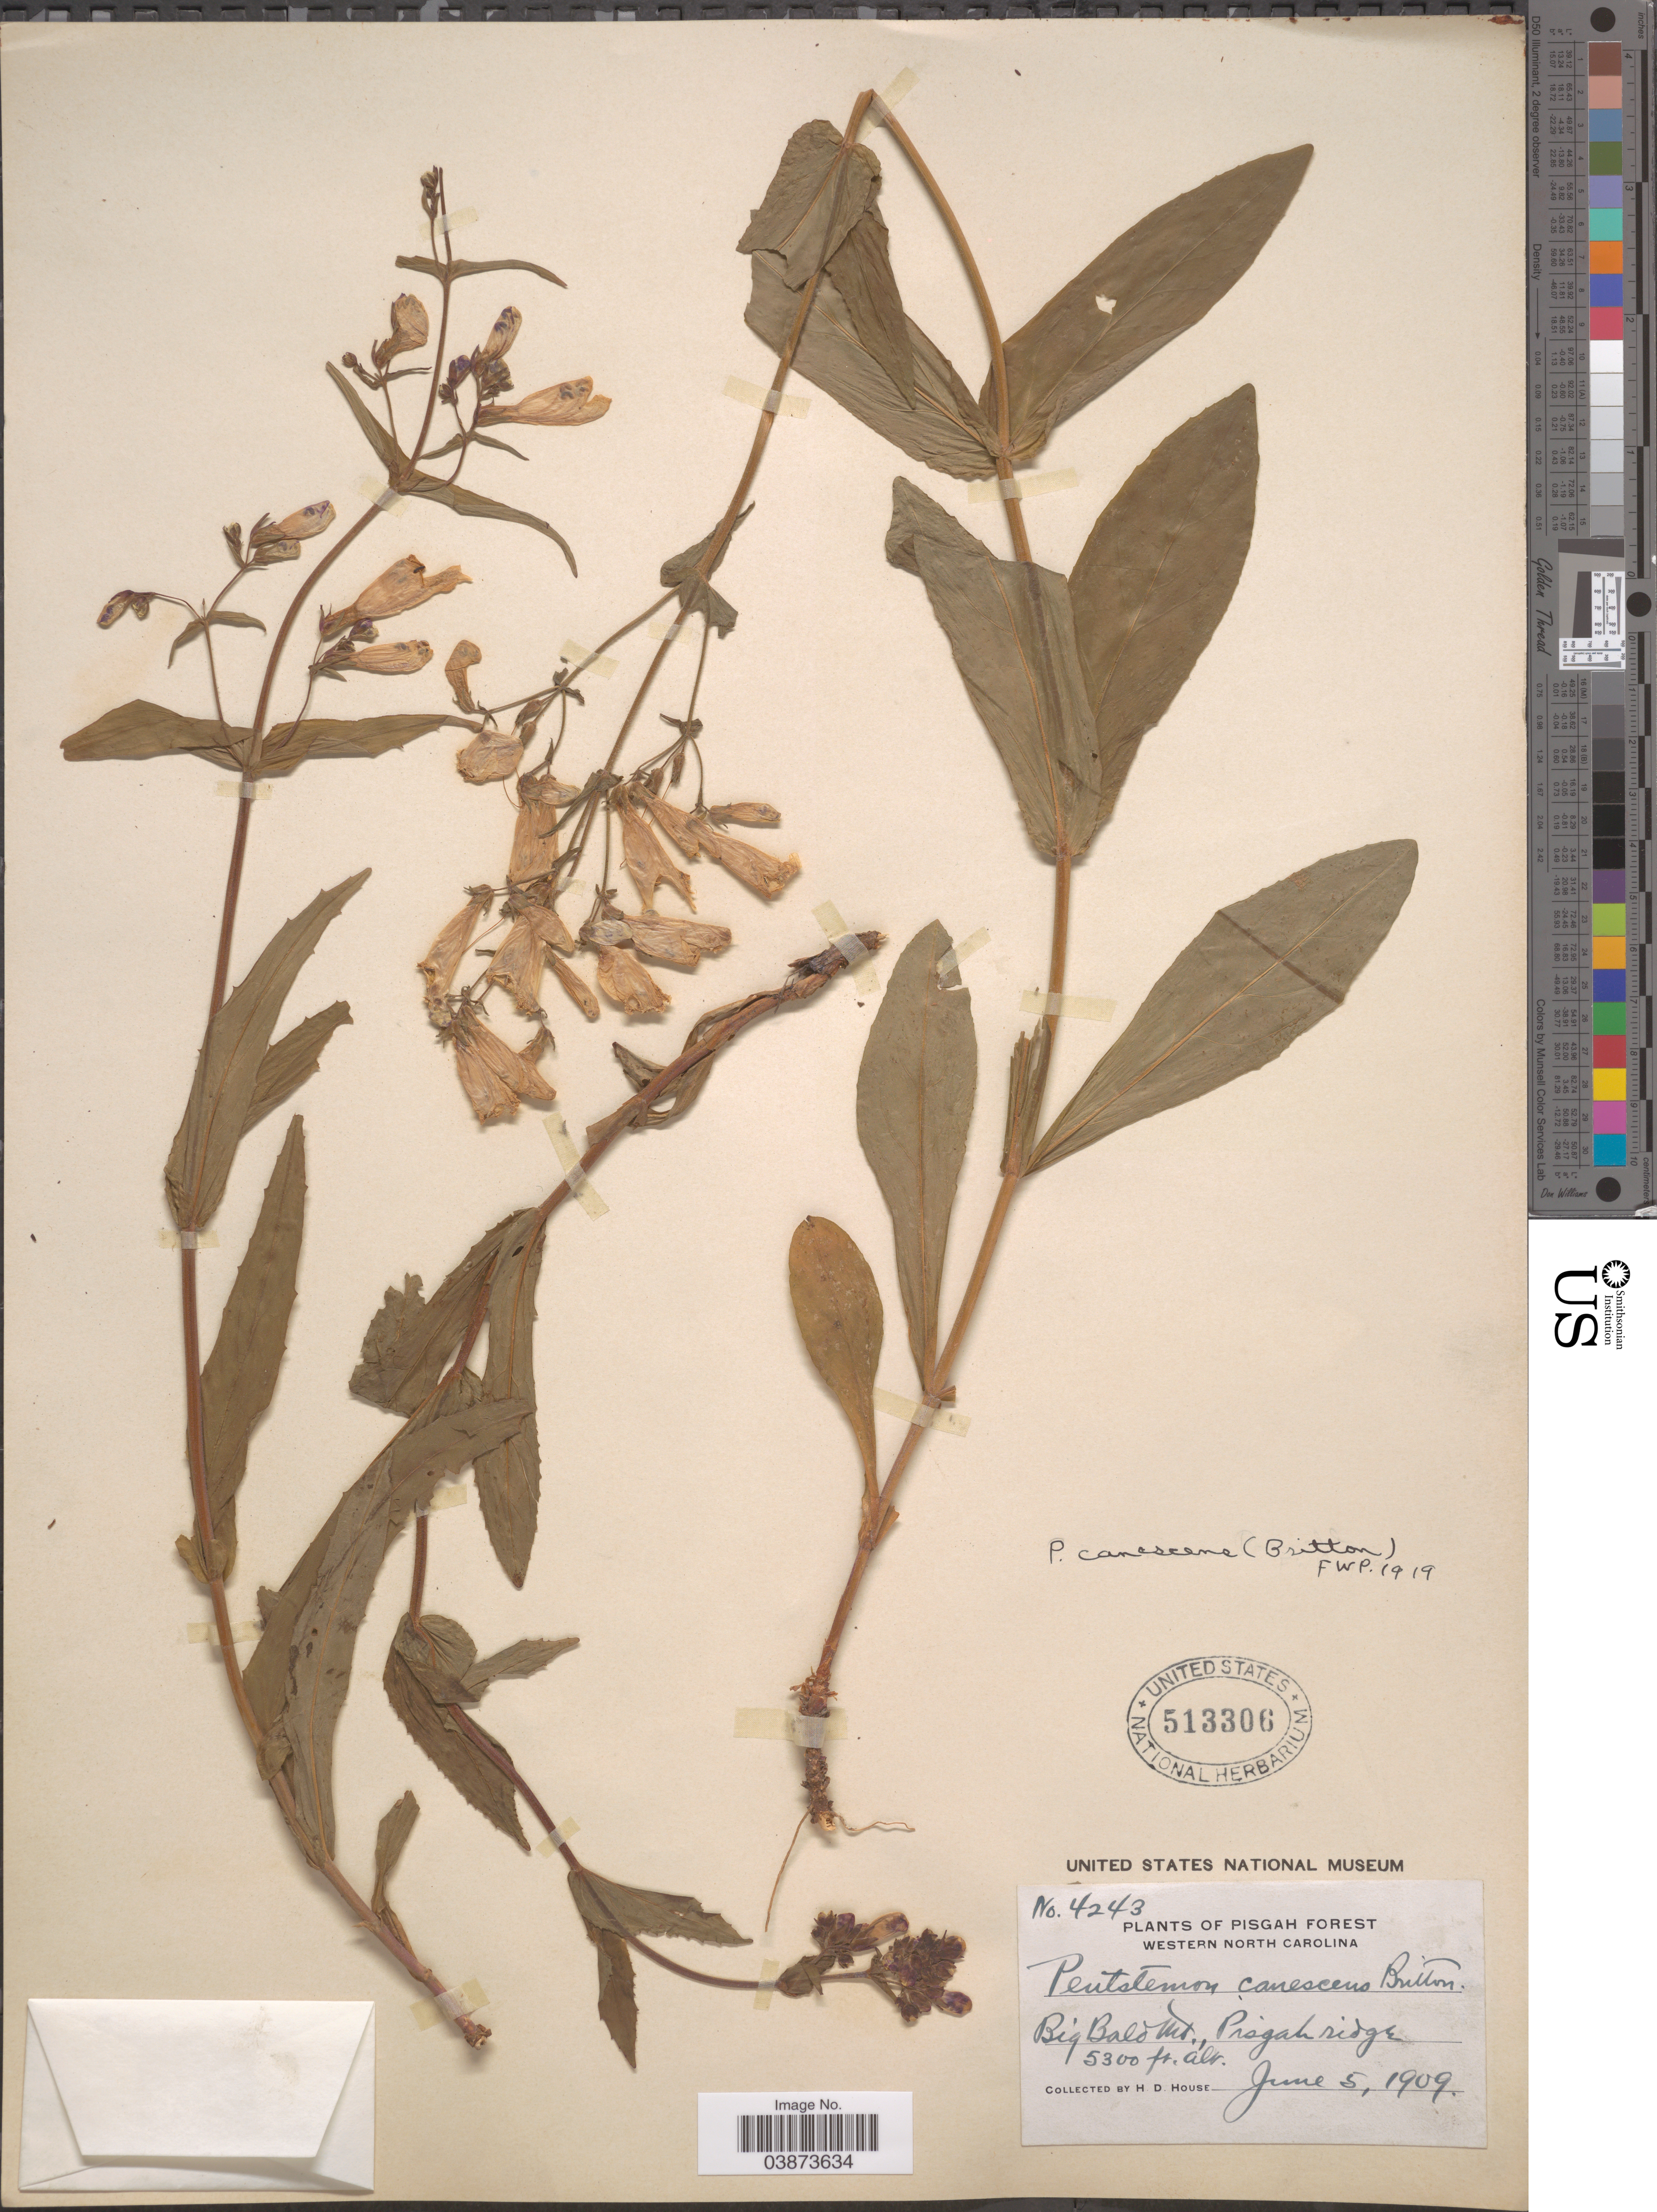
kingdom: Plantae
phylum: Tracheophyta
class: Magnoliopsida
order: Lamiales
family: Plantaginaceae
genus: Penstemon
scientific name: Penstemon canescens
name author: L.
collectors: H. D. House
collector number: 4243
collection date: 1909-06-05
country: United States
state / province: North Carolina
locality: Pisgah Forest. Western North Carolina. Big Bald Mt. Pisgah ridge.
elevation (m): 1615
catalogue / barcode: US 513306